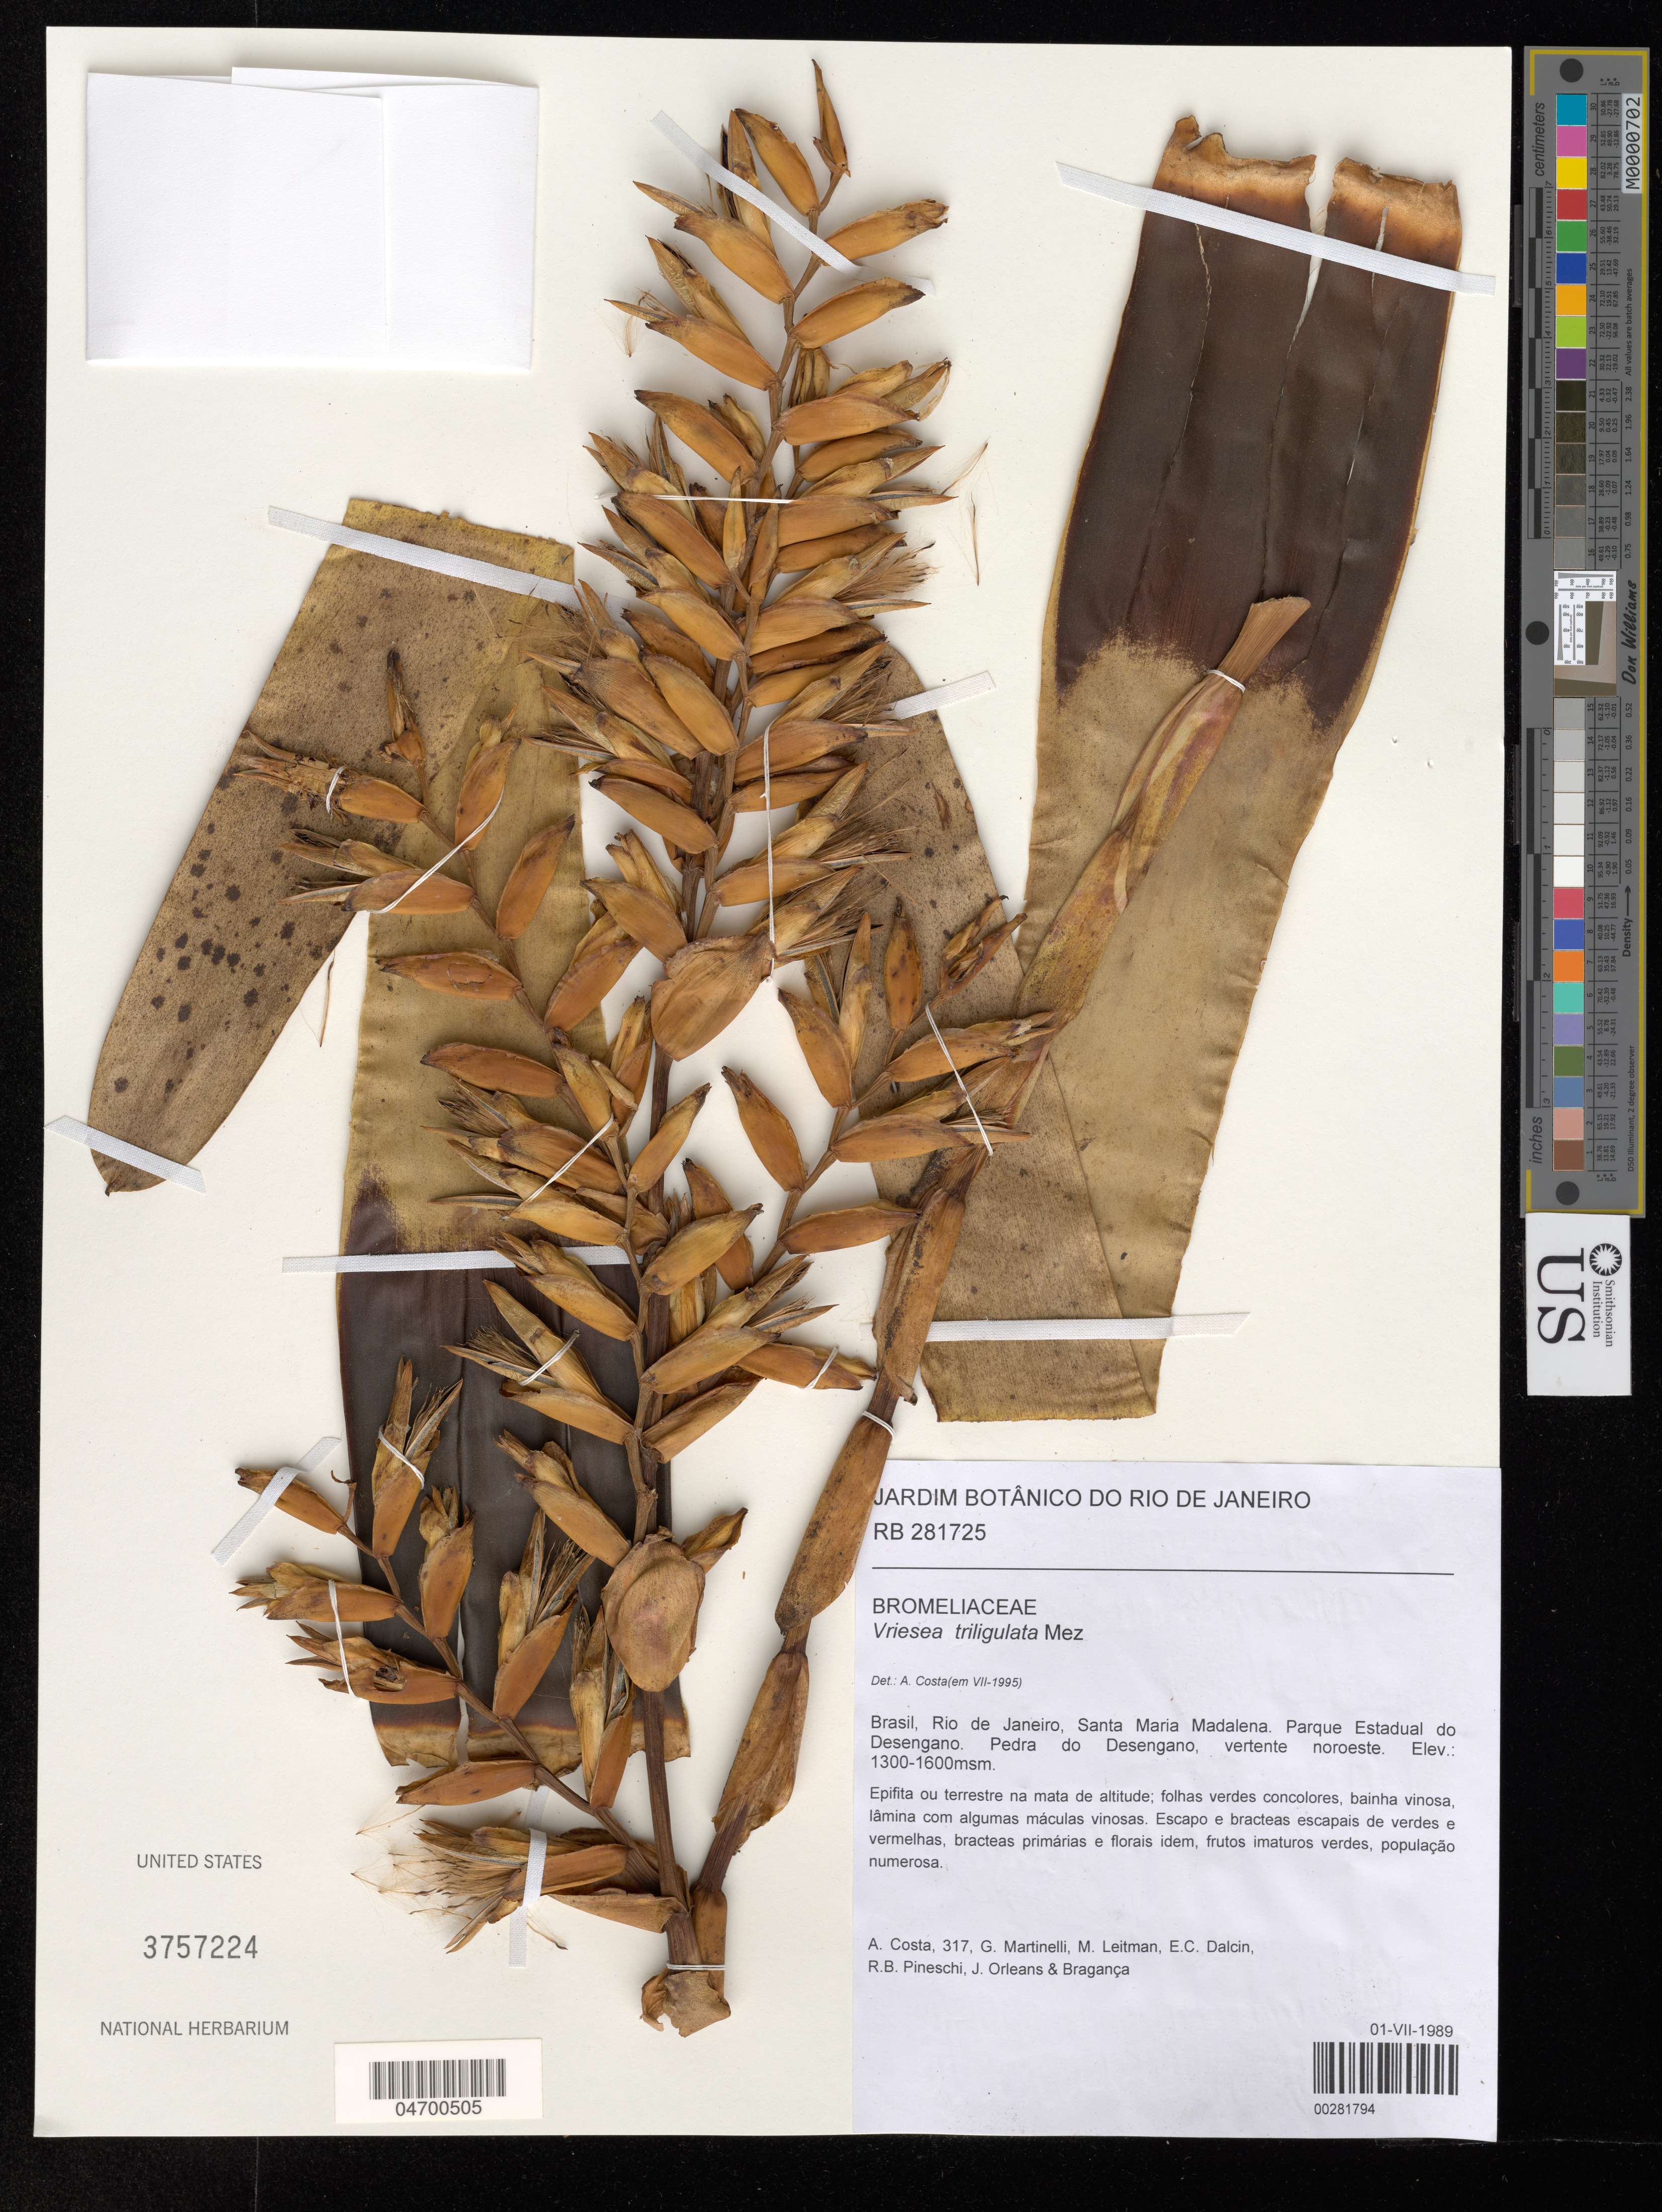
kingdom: Plantae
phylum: Tracheophyta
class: Liliopsida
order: Poales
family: Bromeliaceae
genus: Vriesea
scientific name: Vriesea triligulata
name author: Mez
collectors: A. Costa, G. Martinelli, M. Leitman & E. Dalcin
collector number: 317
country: Brazil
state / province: Rio de Janeiro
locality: Brasil, Santa Maria Madalena. Parque Estadual do Desengano. Pedra do Desengano, vertente noroeste.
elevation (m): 1300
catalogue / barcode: US 3757224